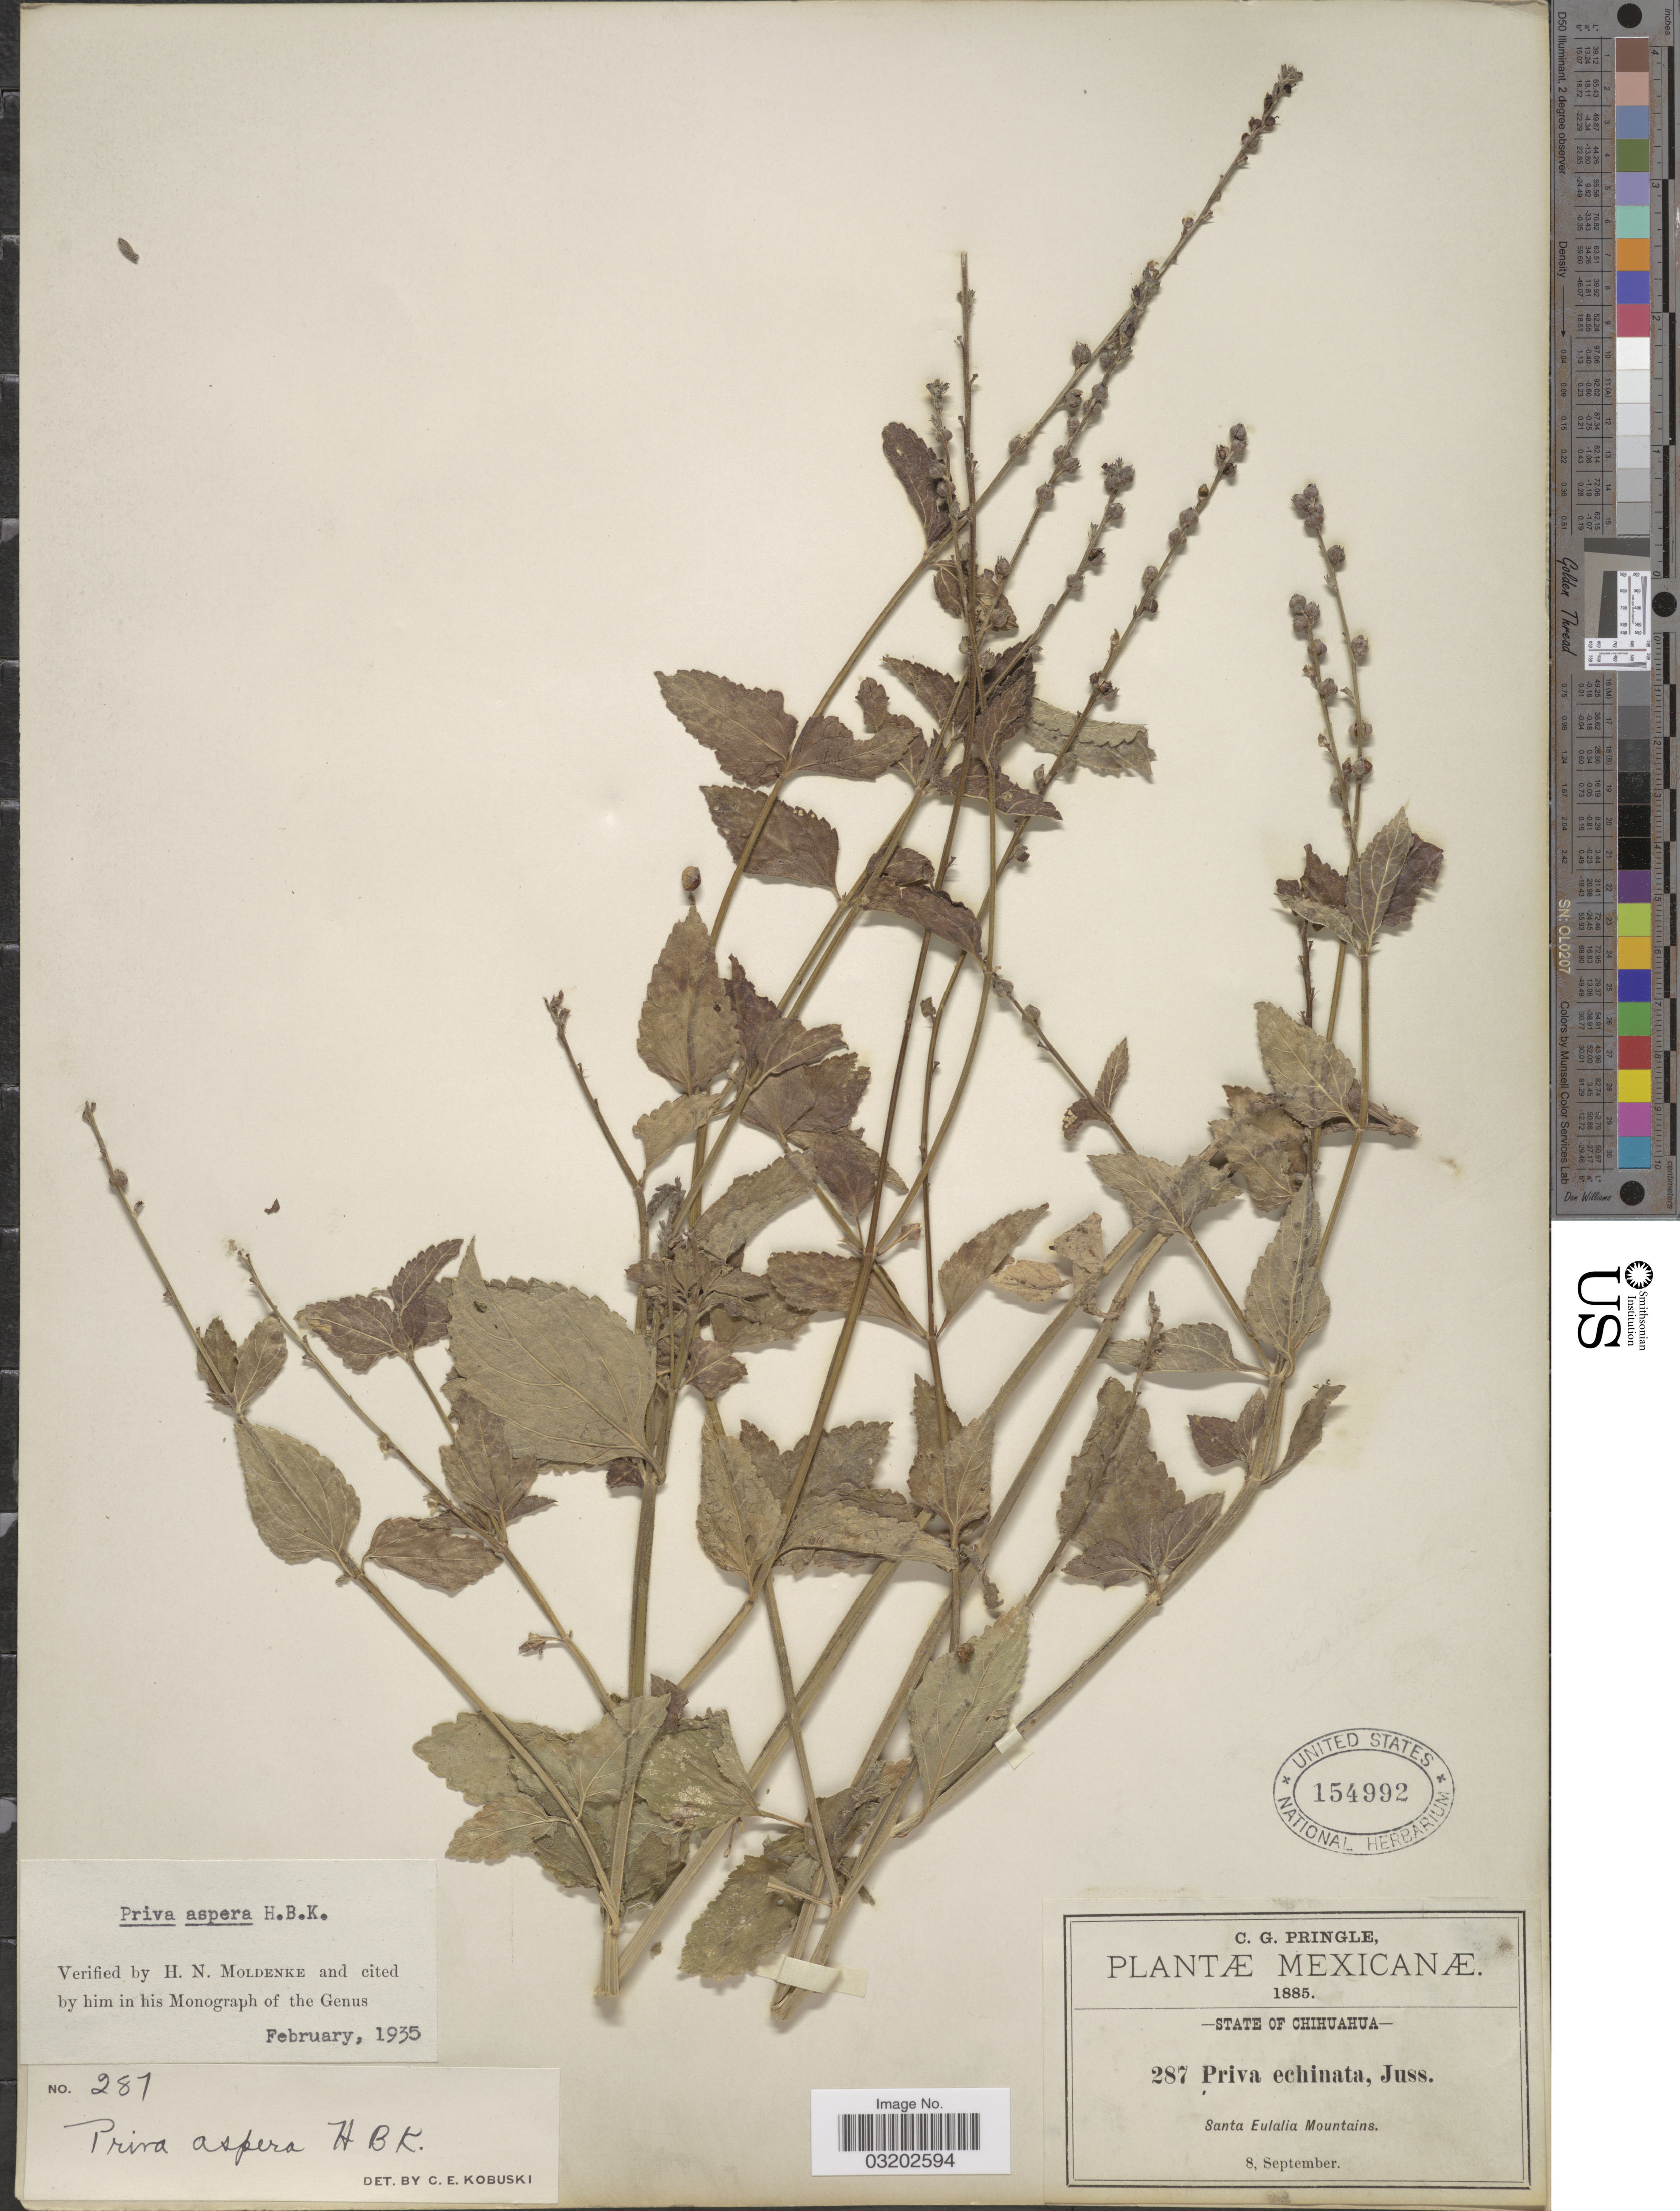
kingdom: Plantae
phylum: Tracheophyta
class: Magnoliopsida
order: Lamiales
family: Verbenaceae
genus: Priva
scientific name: Priva aspera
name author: Kunth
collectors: C. G. Pringle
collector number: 287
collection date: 1885-09-08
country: Mexico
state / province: Chihuahua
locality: Santa Eulalia Mountains.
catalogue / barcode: US 154992